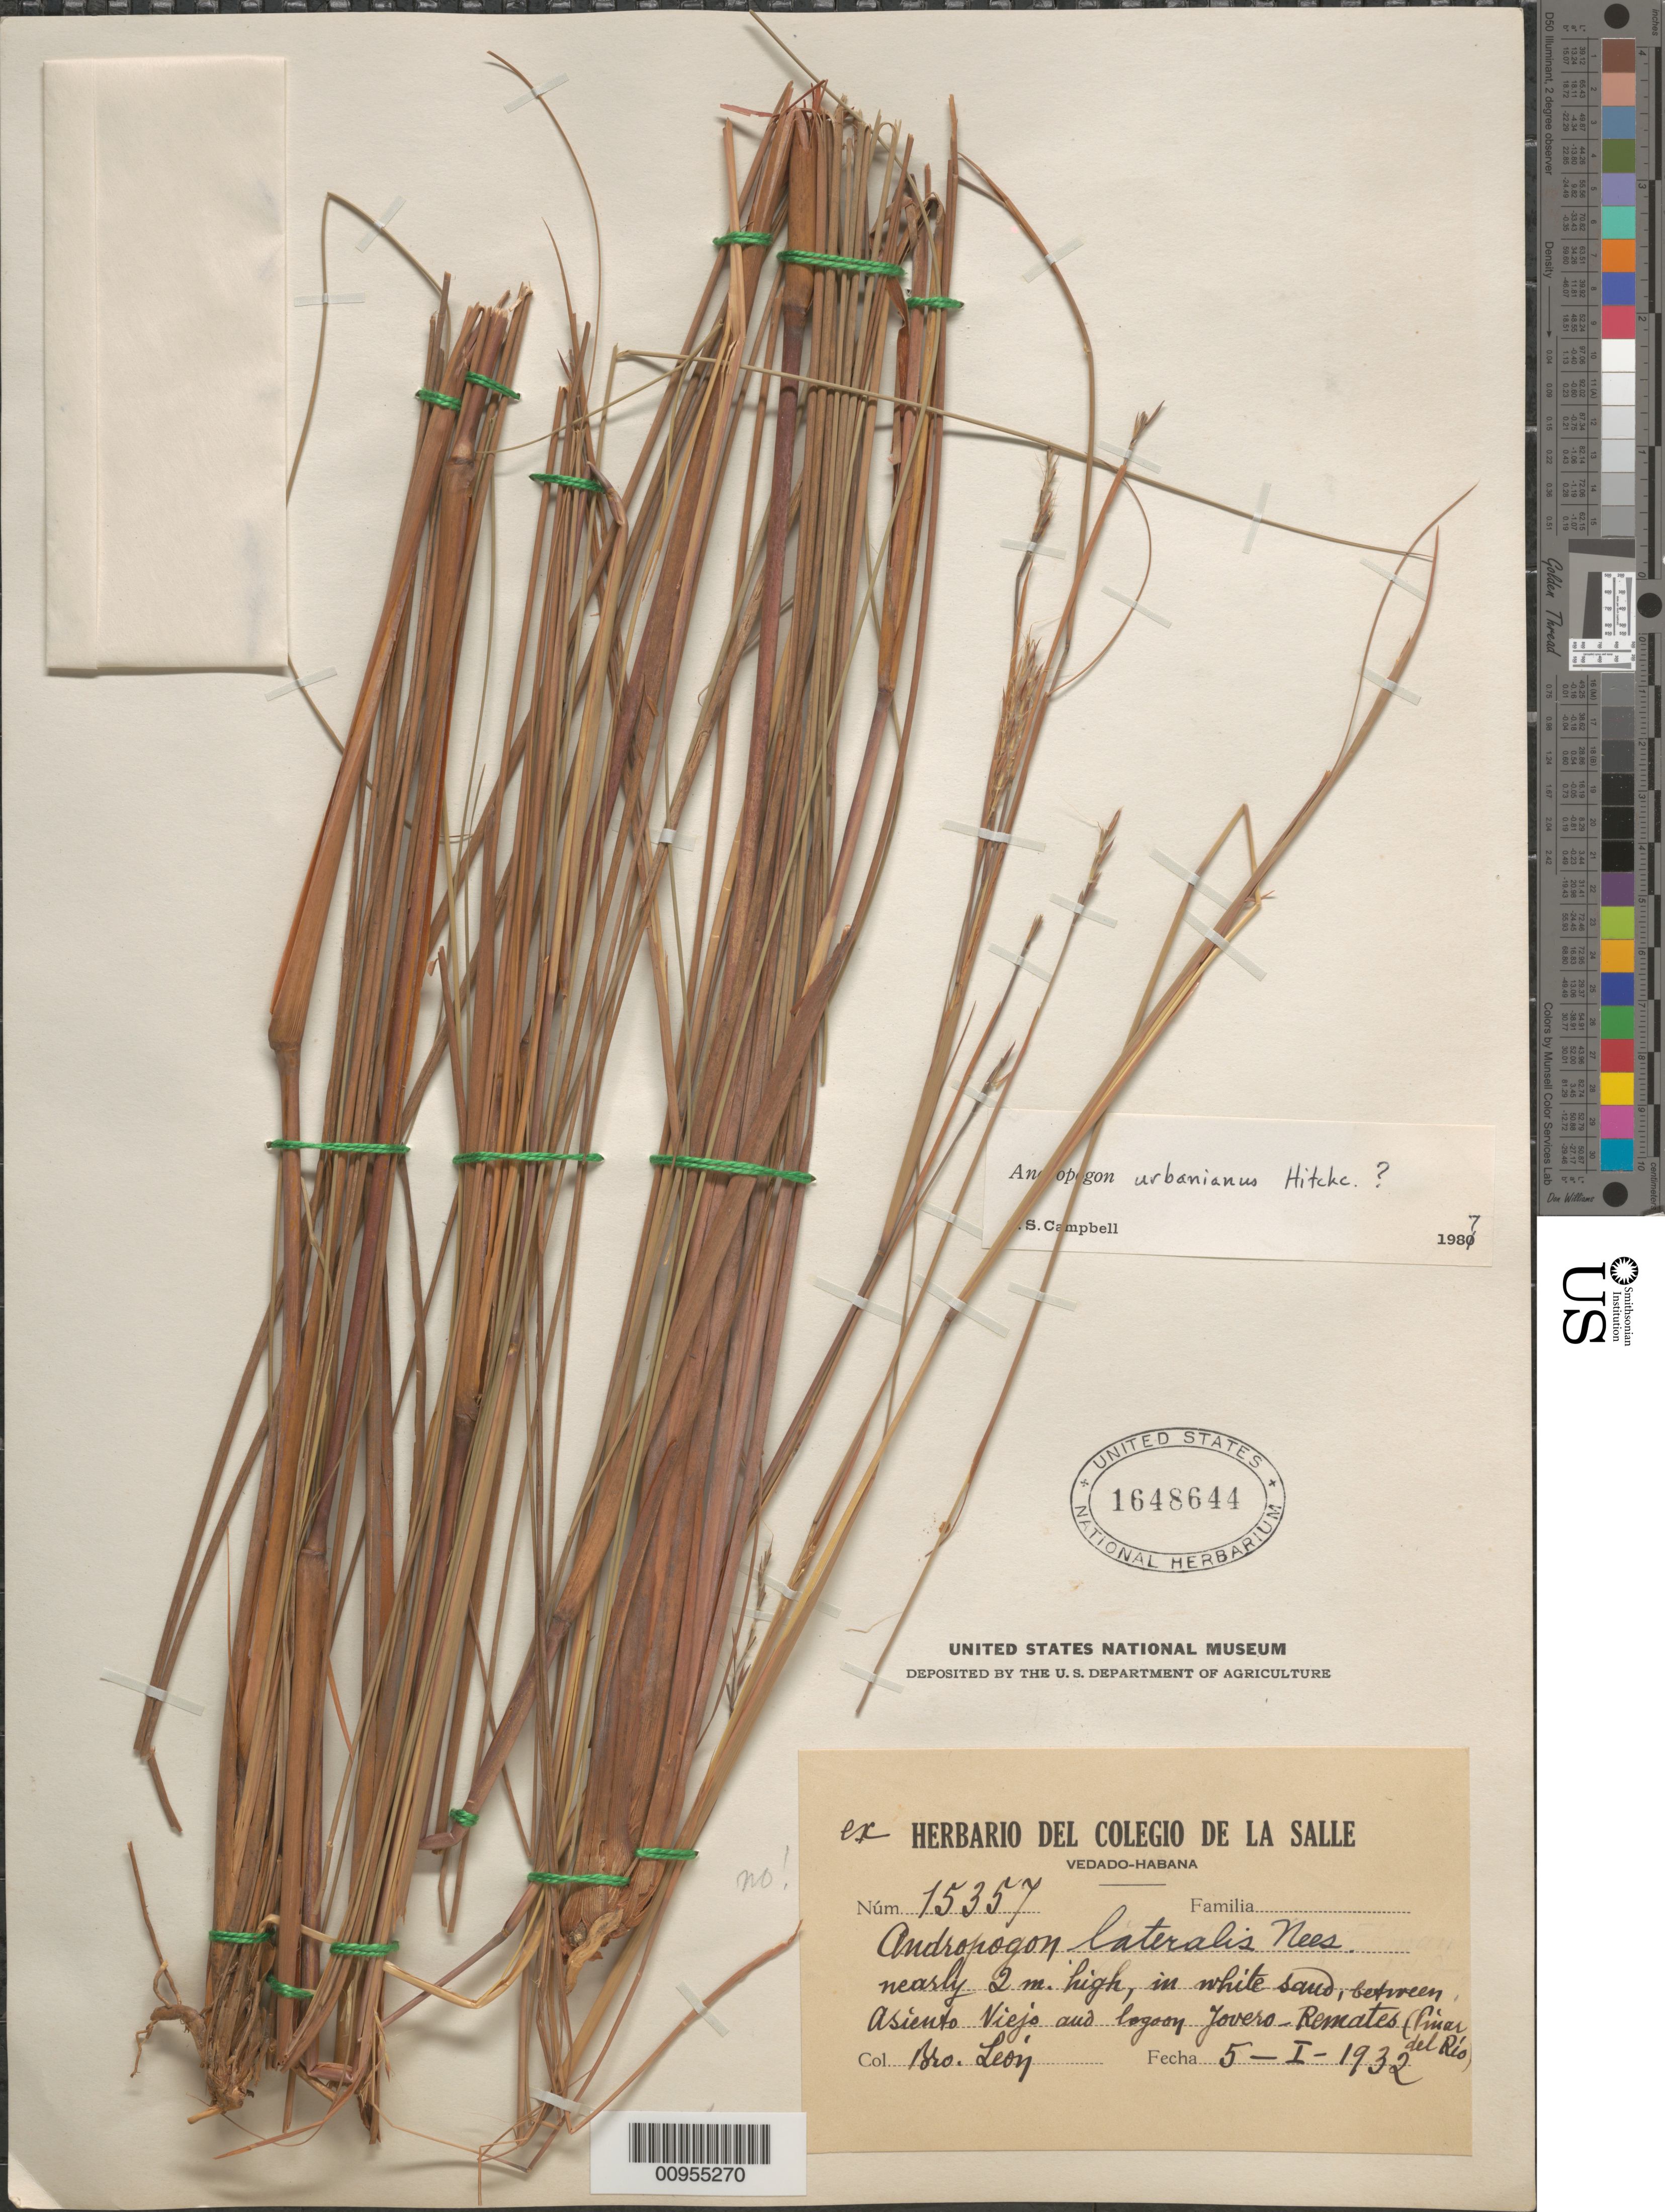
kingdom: Plantae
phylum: Tracheophyta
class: Liliopsida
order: Poales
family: Poaceae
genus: Andropogon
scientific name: Andropogon urbanianus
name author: Hitchc.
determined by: Campbell, C. S.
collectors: Bro. León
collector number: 15357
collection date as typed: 05 Jan 1932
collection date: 1932-01-05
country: Cuba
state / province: Pinar del Rio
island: Cuba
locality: between Asiento Niejo and lagoon Jovero-Remates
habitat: In white sand.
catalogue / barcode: US 1648644